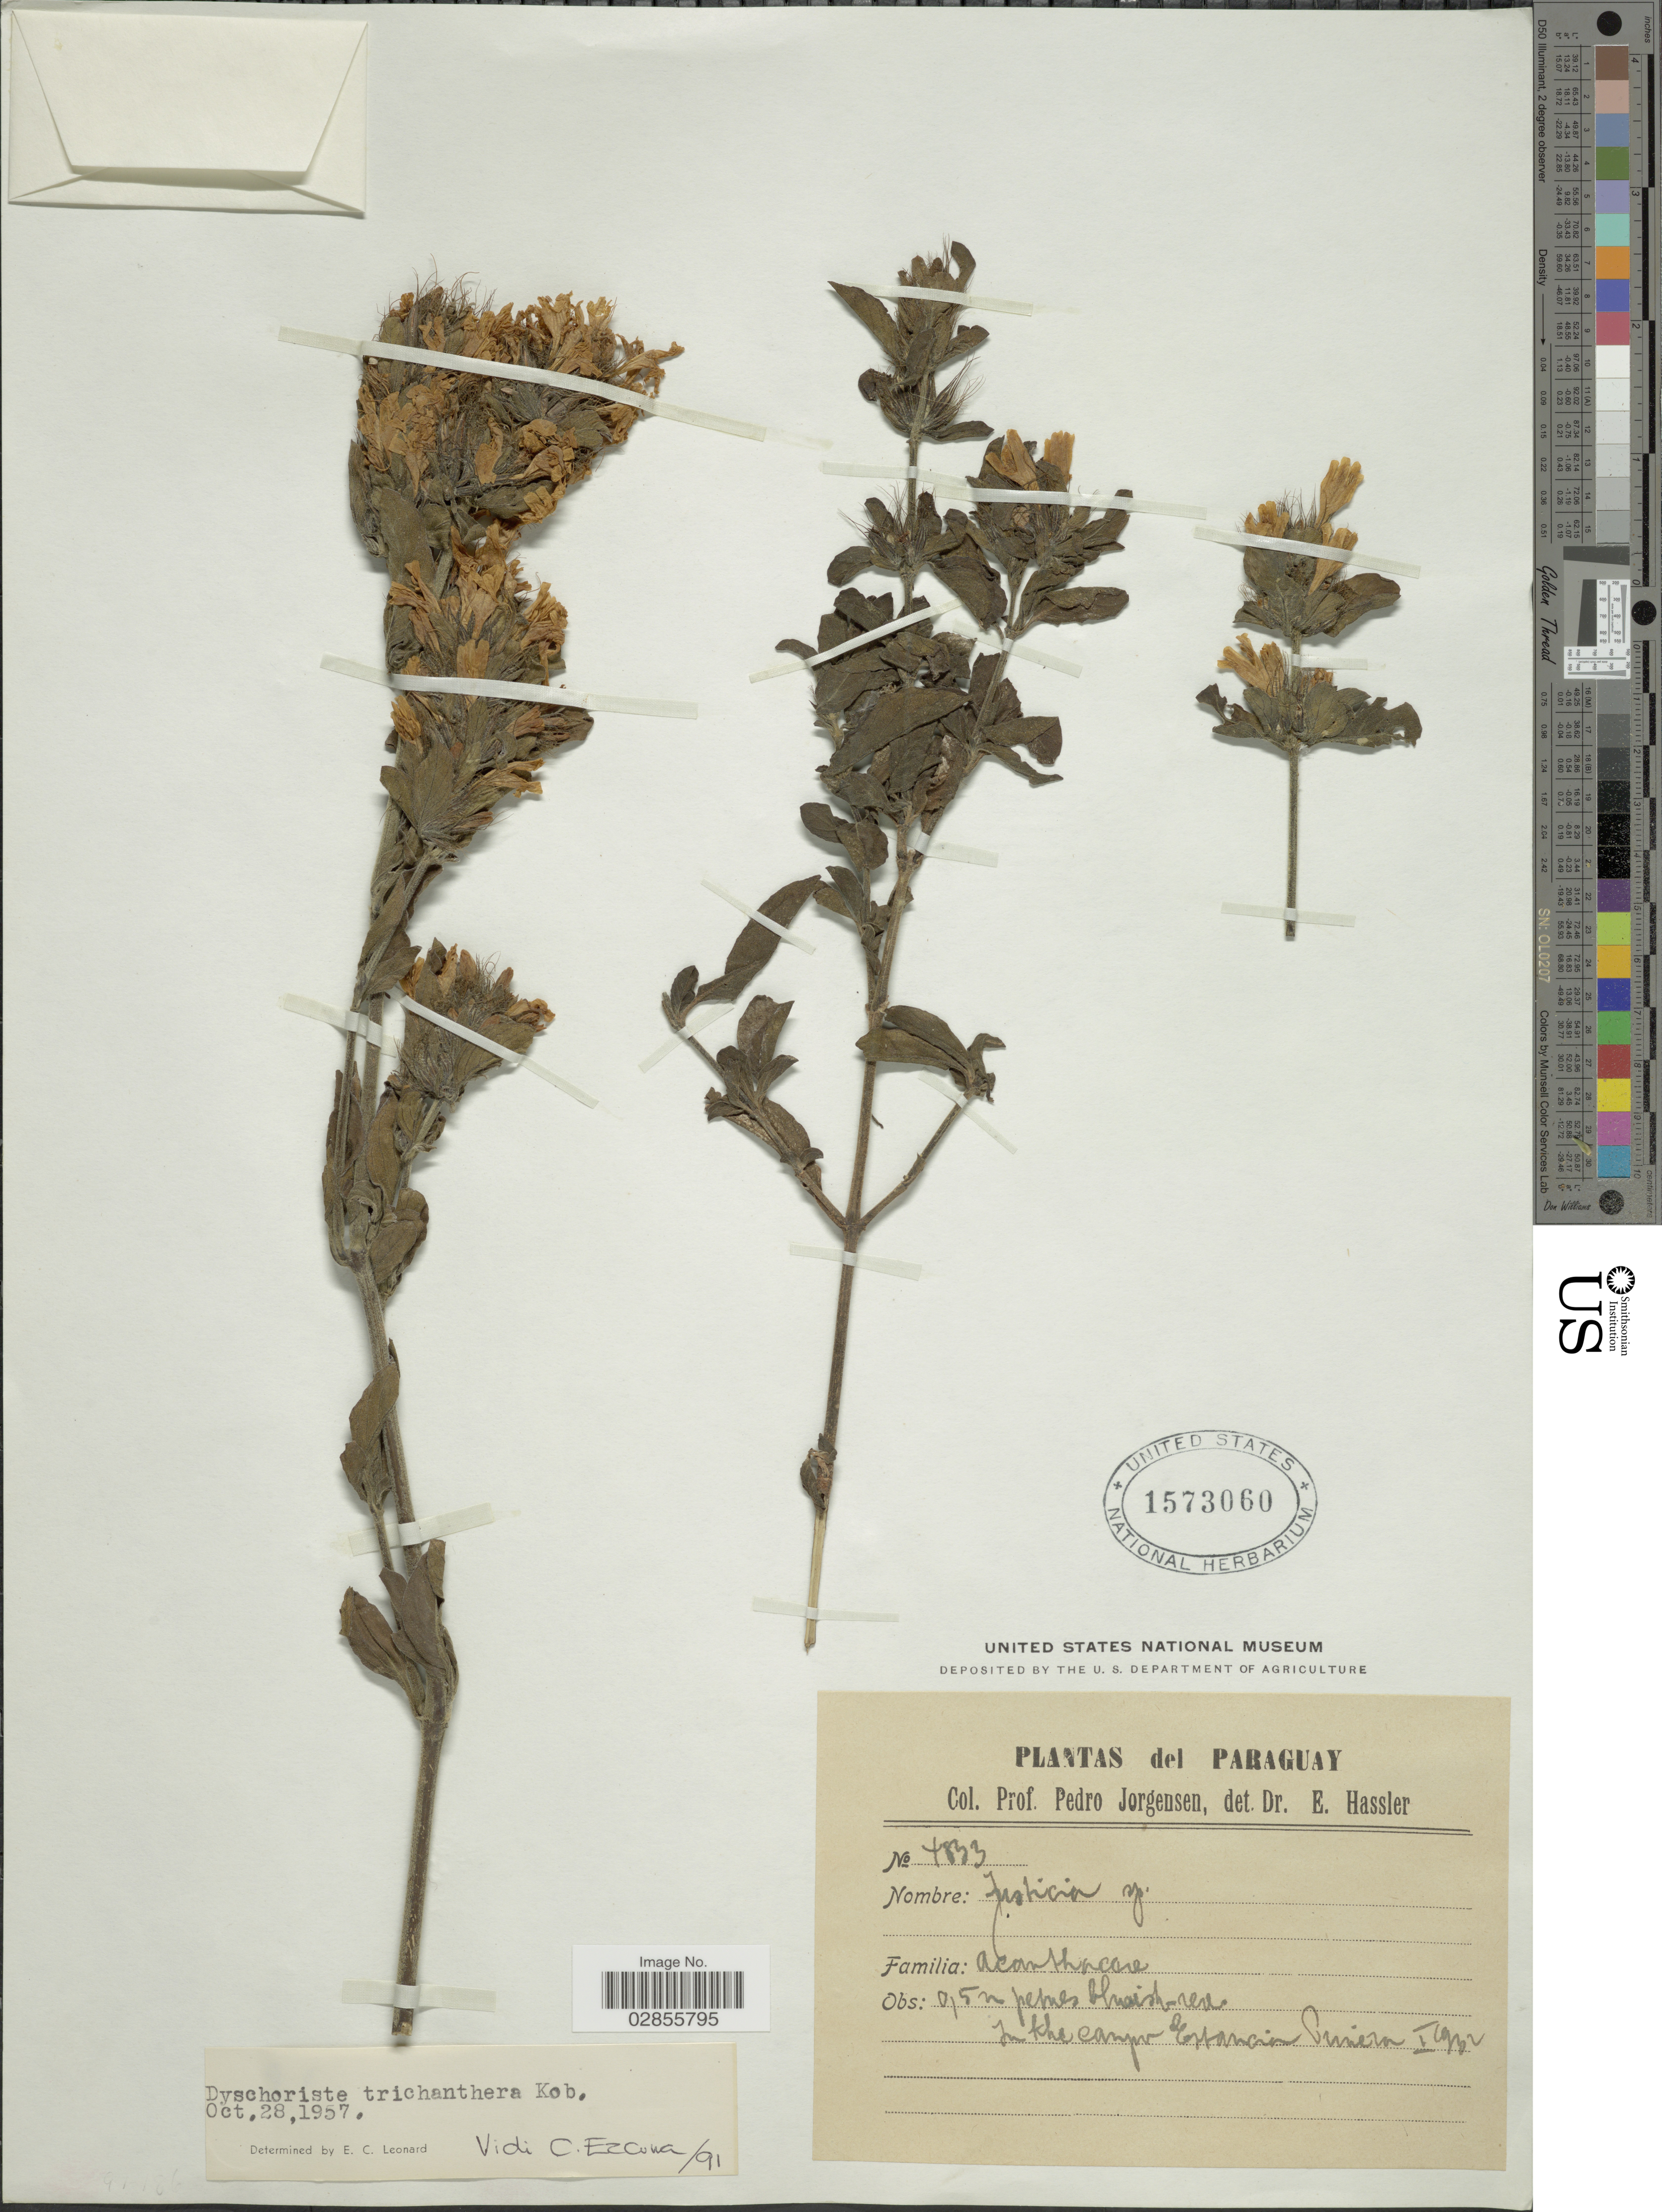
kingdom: Plantae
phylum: Tracheophyta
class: Magnoliopsida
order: Lamiales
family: Acanthaceae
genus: Dyschoriste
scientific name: Dyschoriste trichocalyx subsp. verticillaris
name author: (C.B. Clarke) Vollesen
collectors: P. Jorgenson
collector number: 7833*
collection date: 1932-01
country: Paraguay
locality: In the campo Estancio Pineiro.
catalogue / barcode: US 1573060